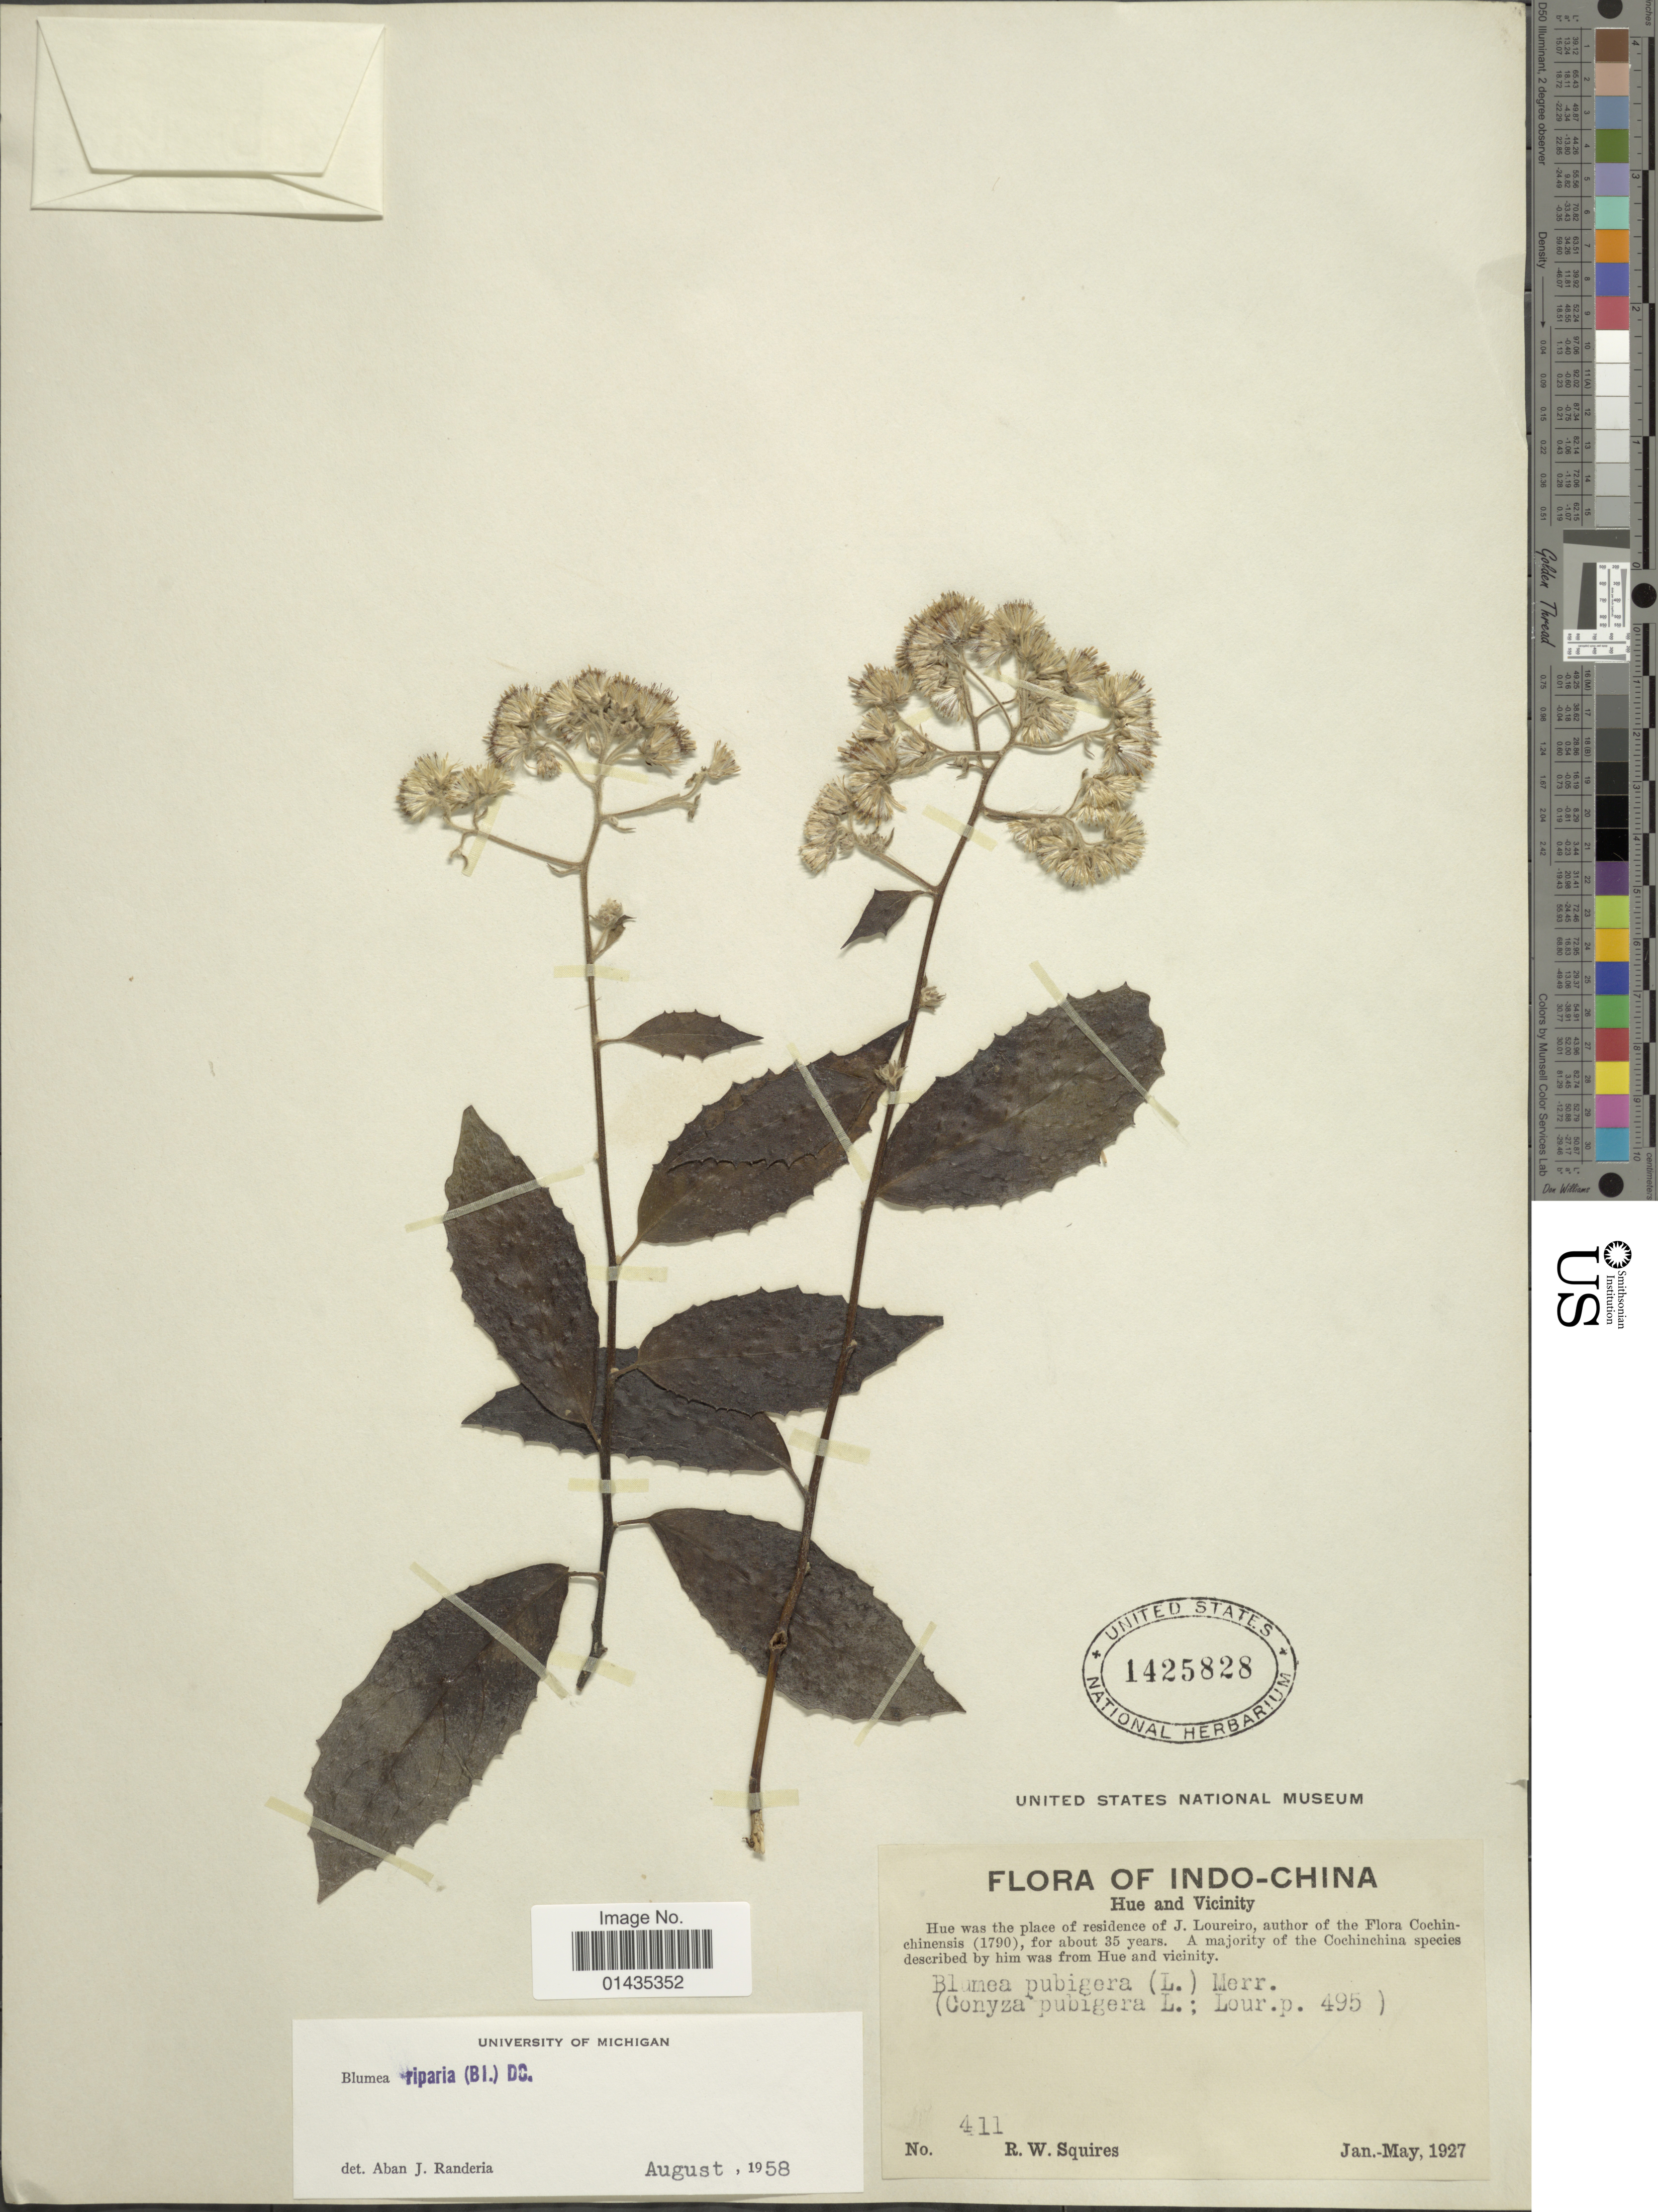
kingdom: Plantae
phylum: Tracheophyta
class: Magnoliopsida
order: Asterales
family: Asteraceae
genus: Blumea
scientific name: Blumea riparia var. riparia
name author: (Blume) DC.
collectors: R. Squires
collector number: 411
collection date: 1927-01/1927-05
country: Vietnam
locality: Indo-China, Hue and vicinity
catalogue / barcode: US 1425828